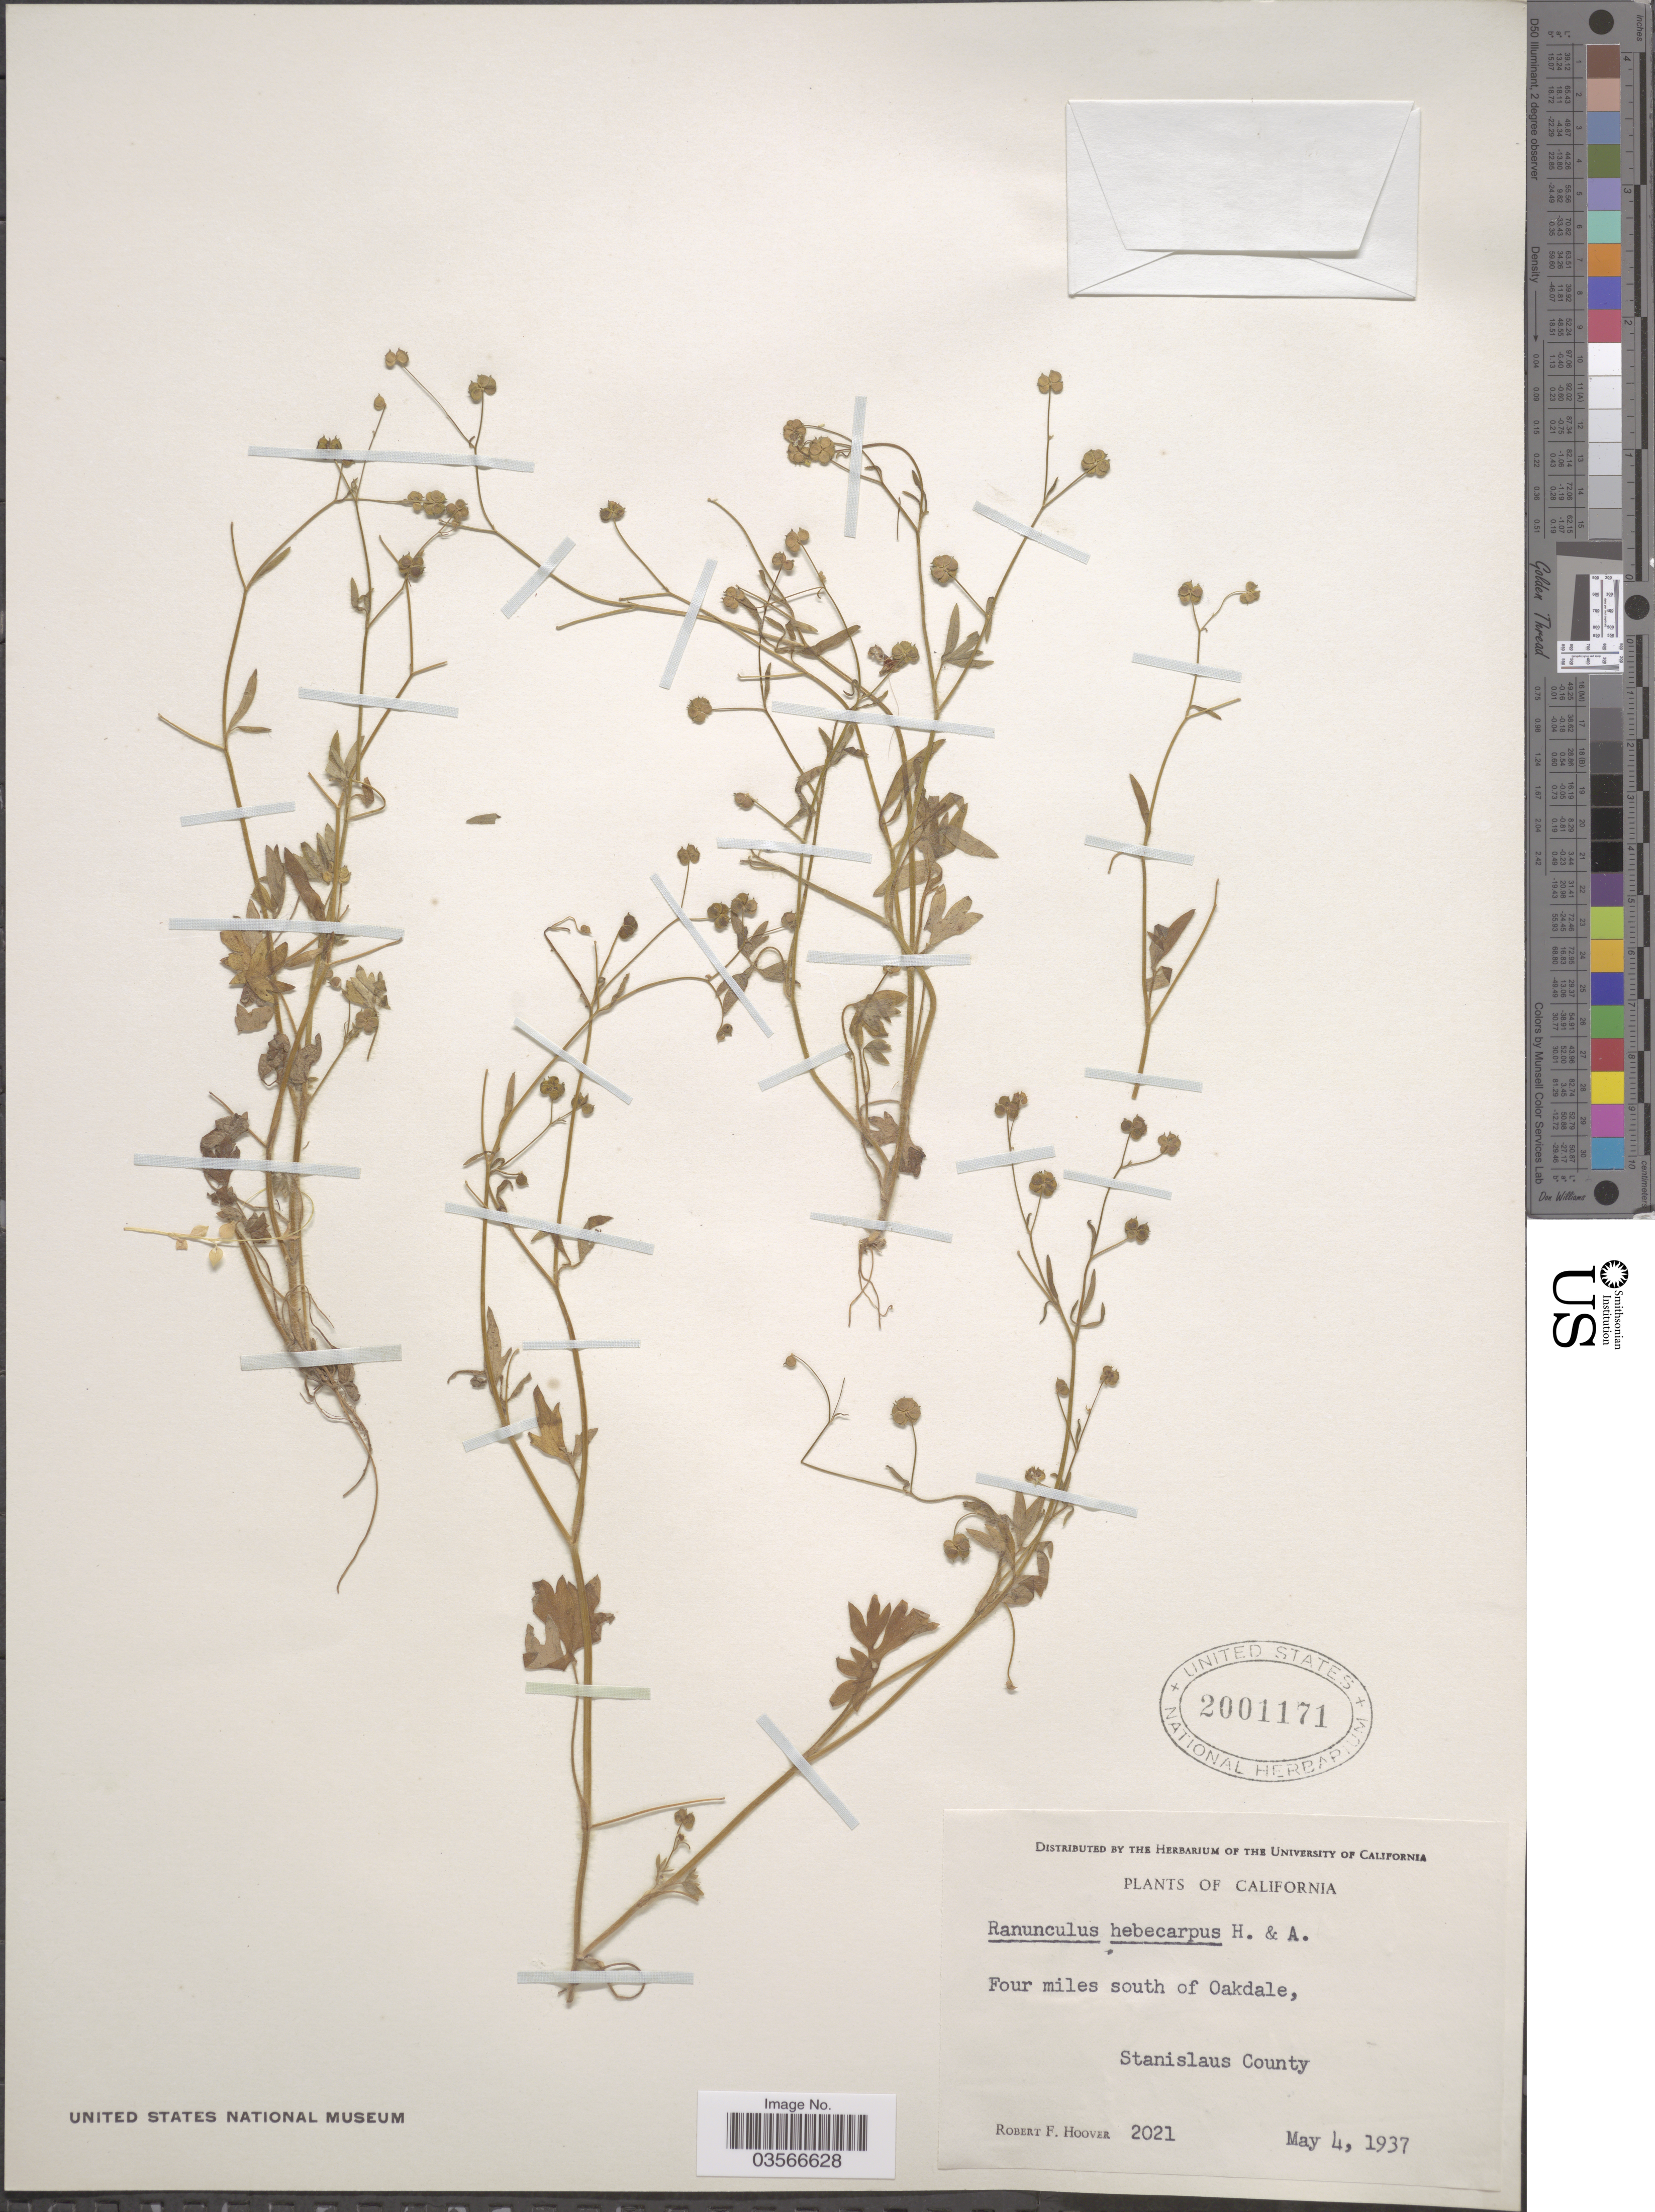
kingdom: Plantae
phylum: Tracheophyta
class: Magnoliopsida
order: Ranunculales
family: Ranunculaceae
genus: Ranunculus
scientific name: Ranunculus hebecarpus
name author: Hook. & Arn.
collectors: R. F. Hoover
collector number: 2021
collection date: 1937-05-04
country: United States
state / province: California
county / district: Stanislaus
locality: Four miles south of Oakdale, Stanislaus County.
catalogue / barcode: US 2001171